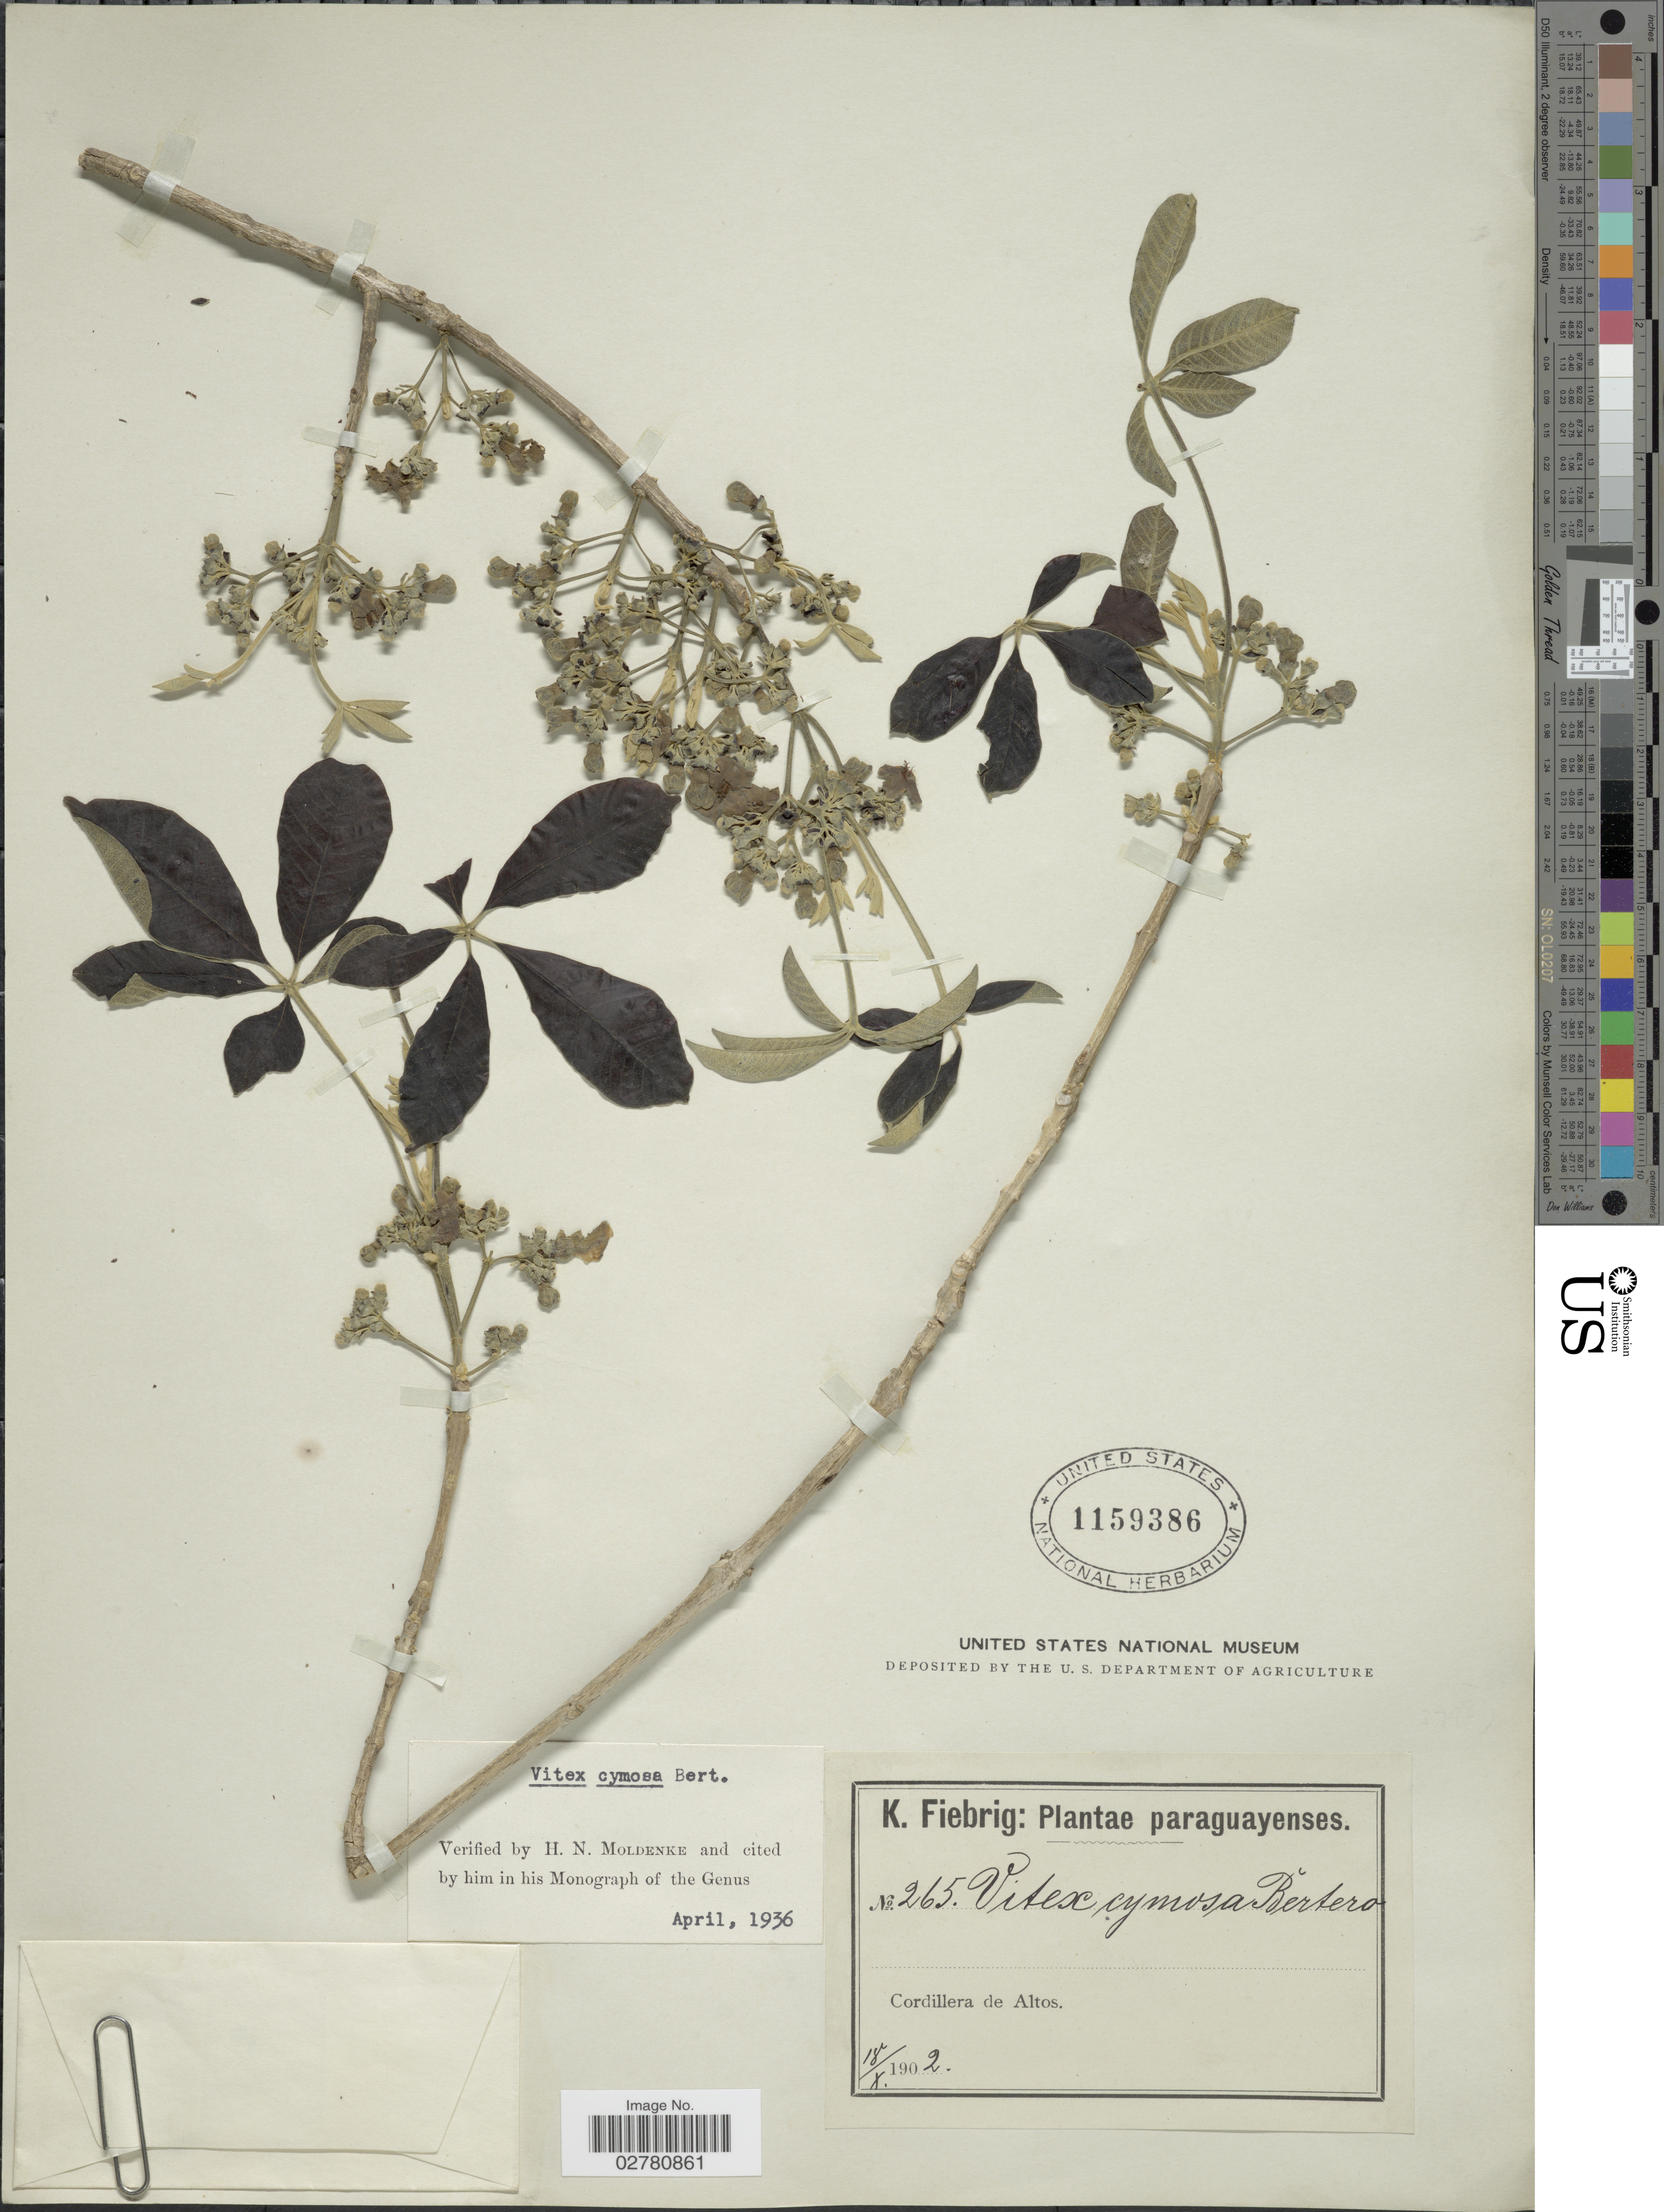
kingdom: Plantae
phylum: Tracheophyta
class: Magnoliopsida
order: Lamiales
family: Lamiaceae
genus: Vitex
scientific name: Vitex cymosa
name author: Bertero ex Spreng.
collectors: K. Fiebrig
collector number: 265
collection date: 1902-10-18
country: Paraguay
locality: Cordillera de Altos.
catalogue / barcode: US 1159386